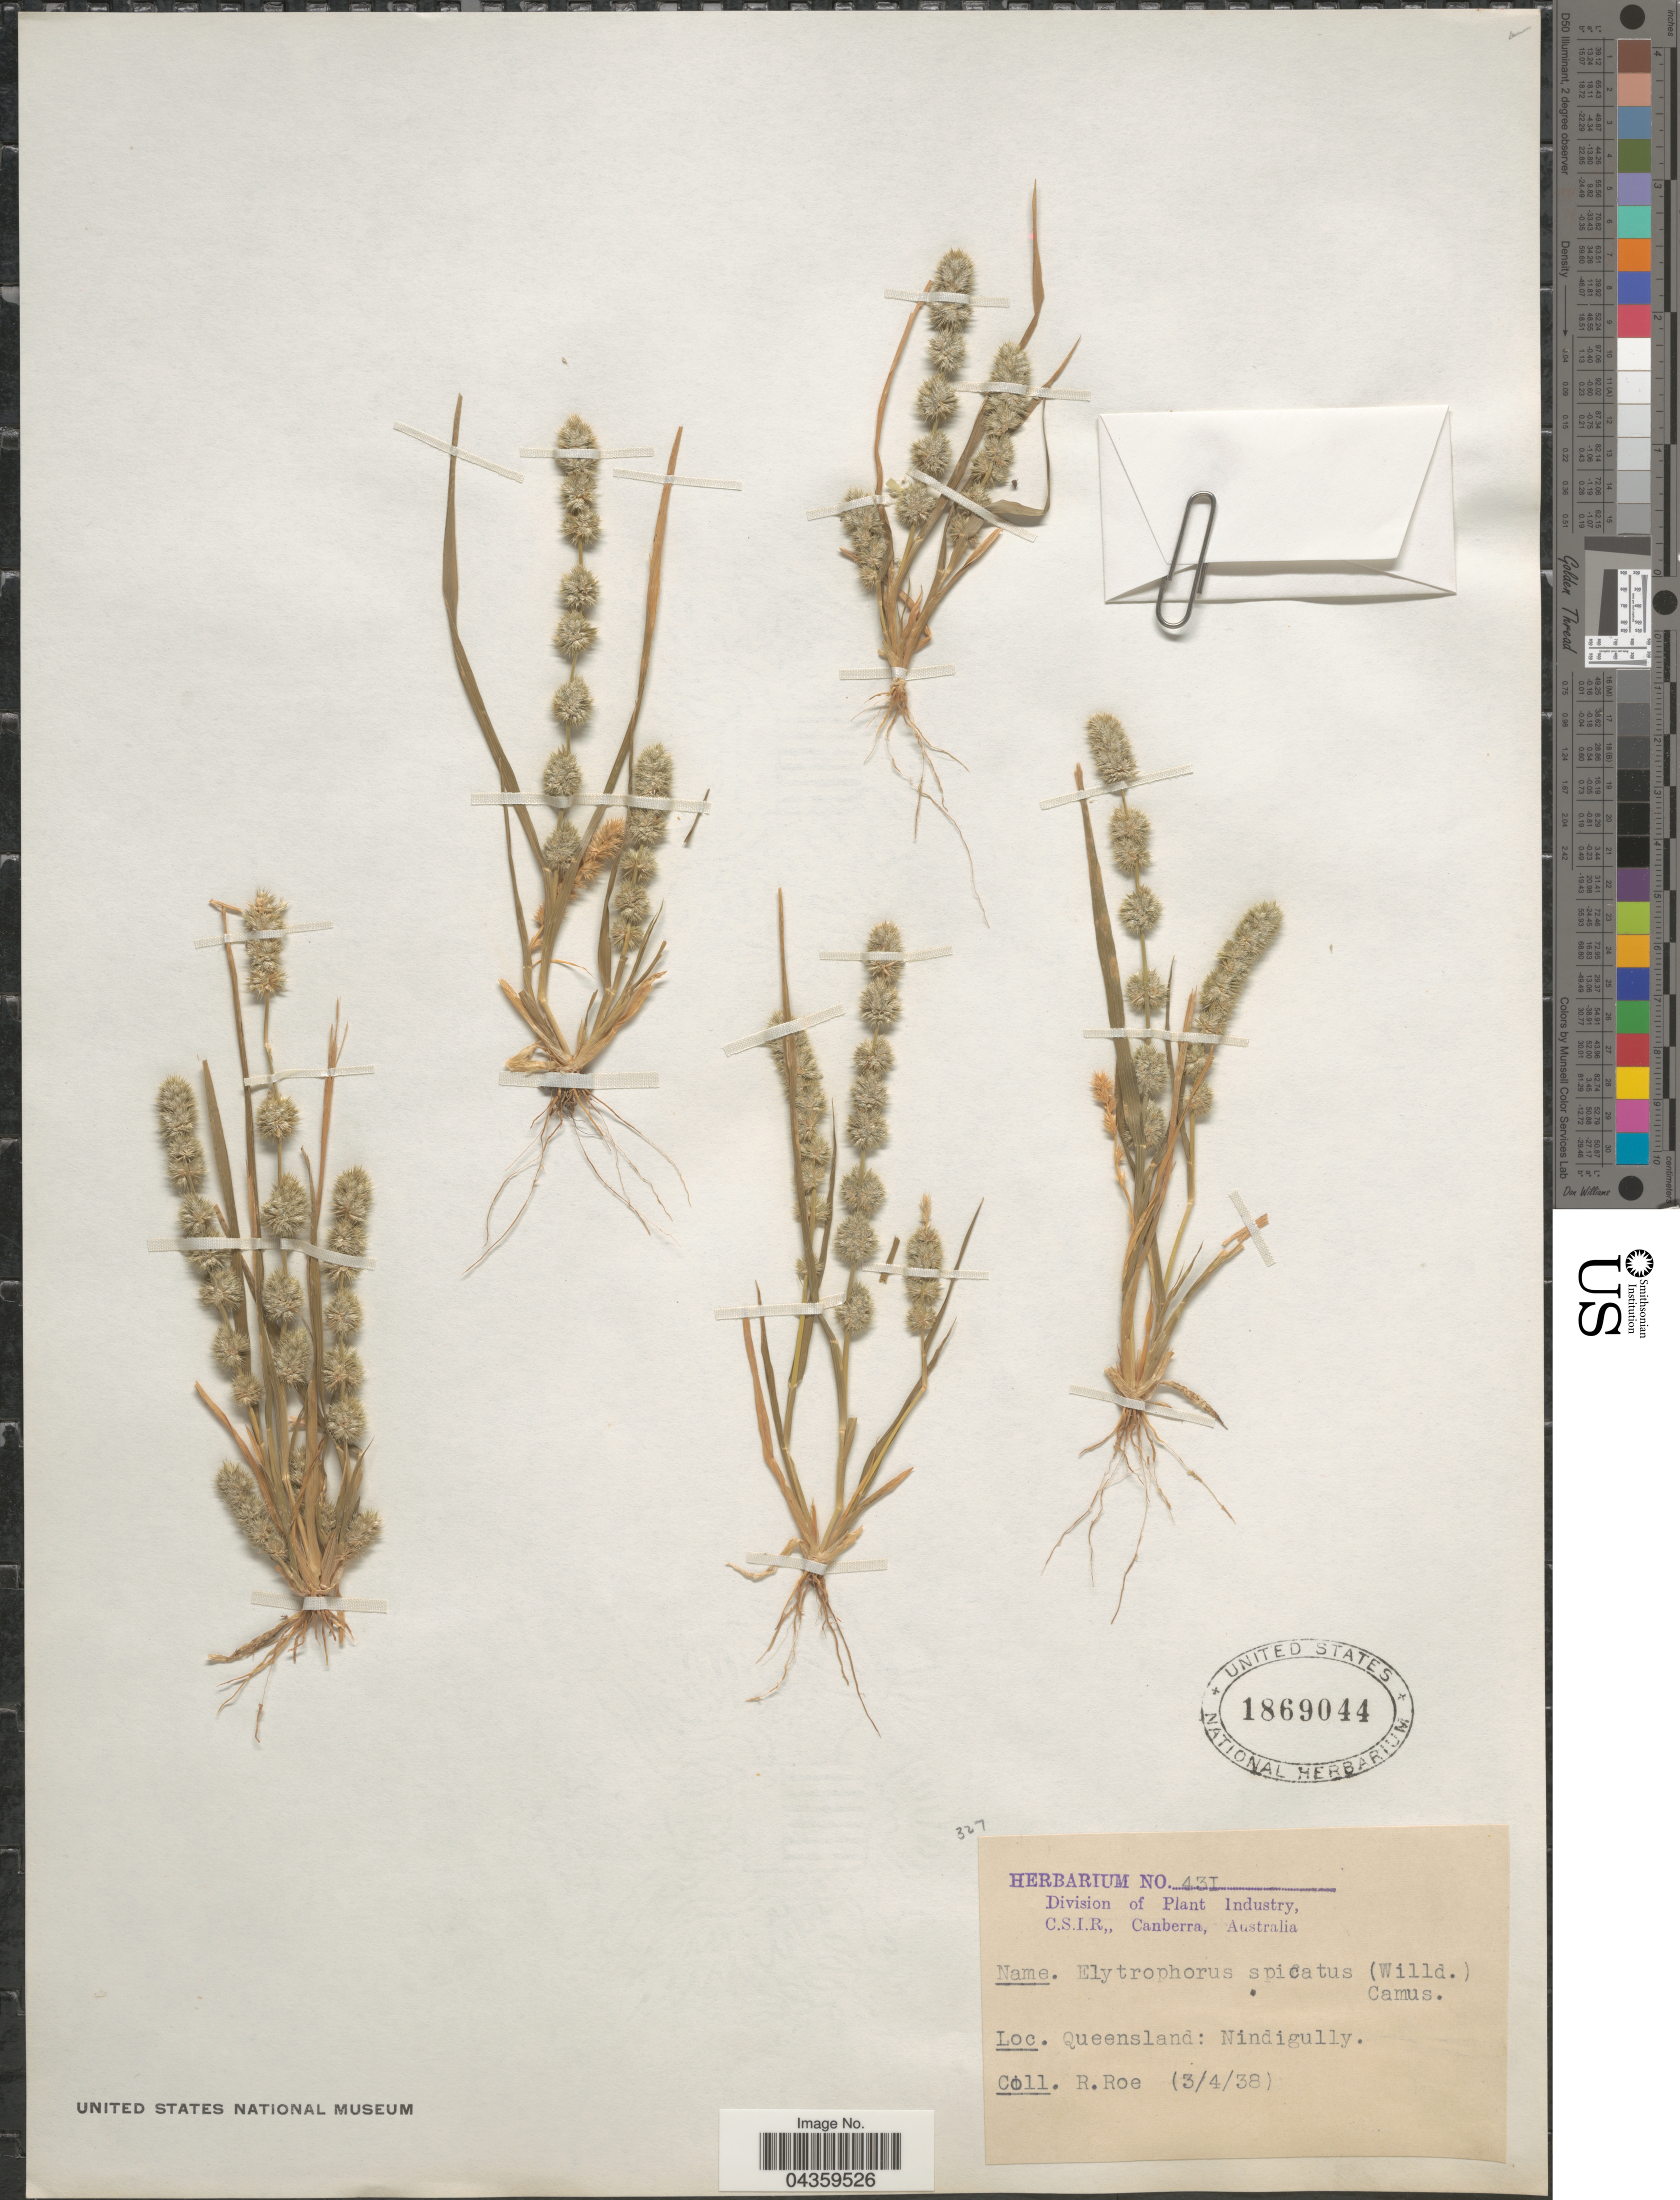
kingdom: Plantae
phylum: Tracheophyta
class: Liliopsida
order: Poales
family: Poaceae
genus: Elytrophorus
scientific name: Elytrophorus spicatus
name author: (Willd.) A. Camus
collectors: R. Roe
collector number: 431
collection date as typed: Transcribed d/m/y: 3/4/38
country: Australia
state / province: Queensland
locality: Nindigully.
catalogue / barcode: US 1869044